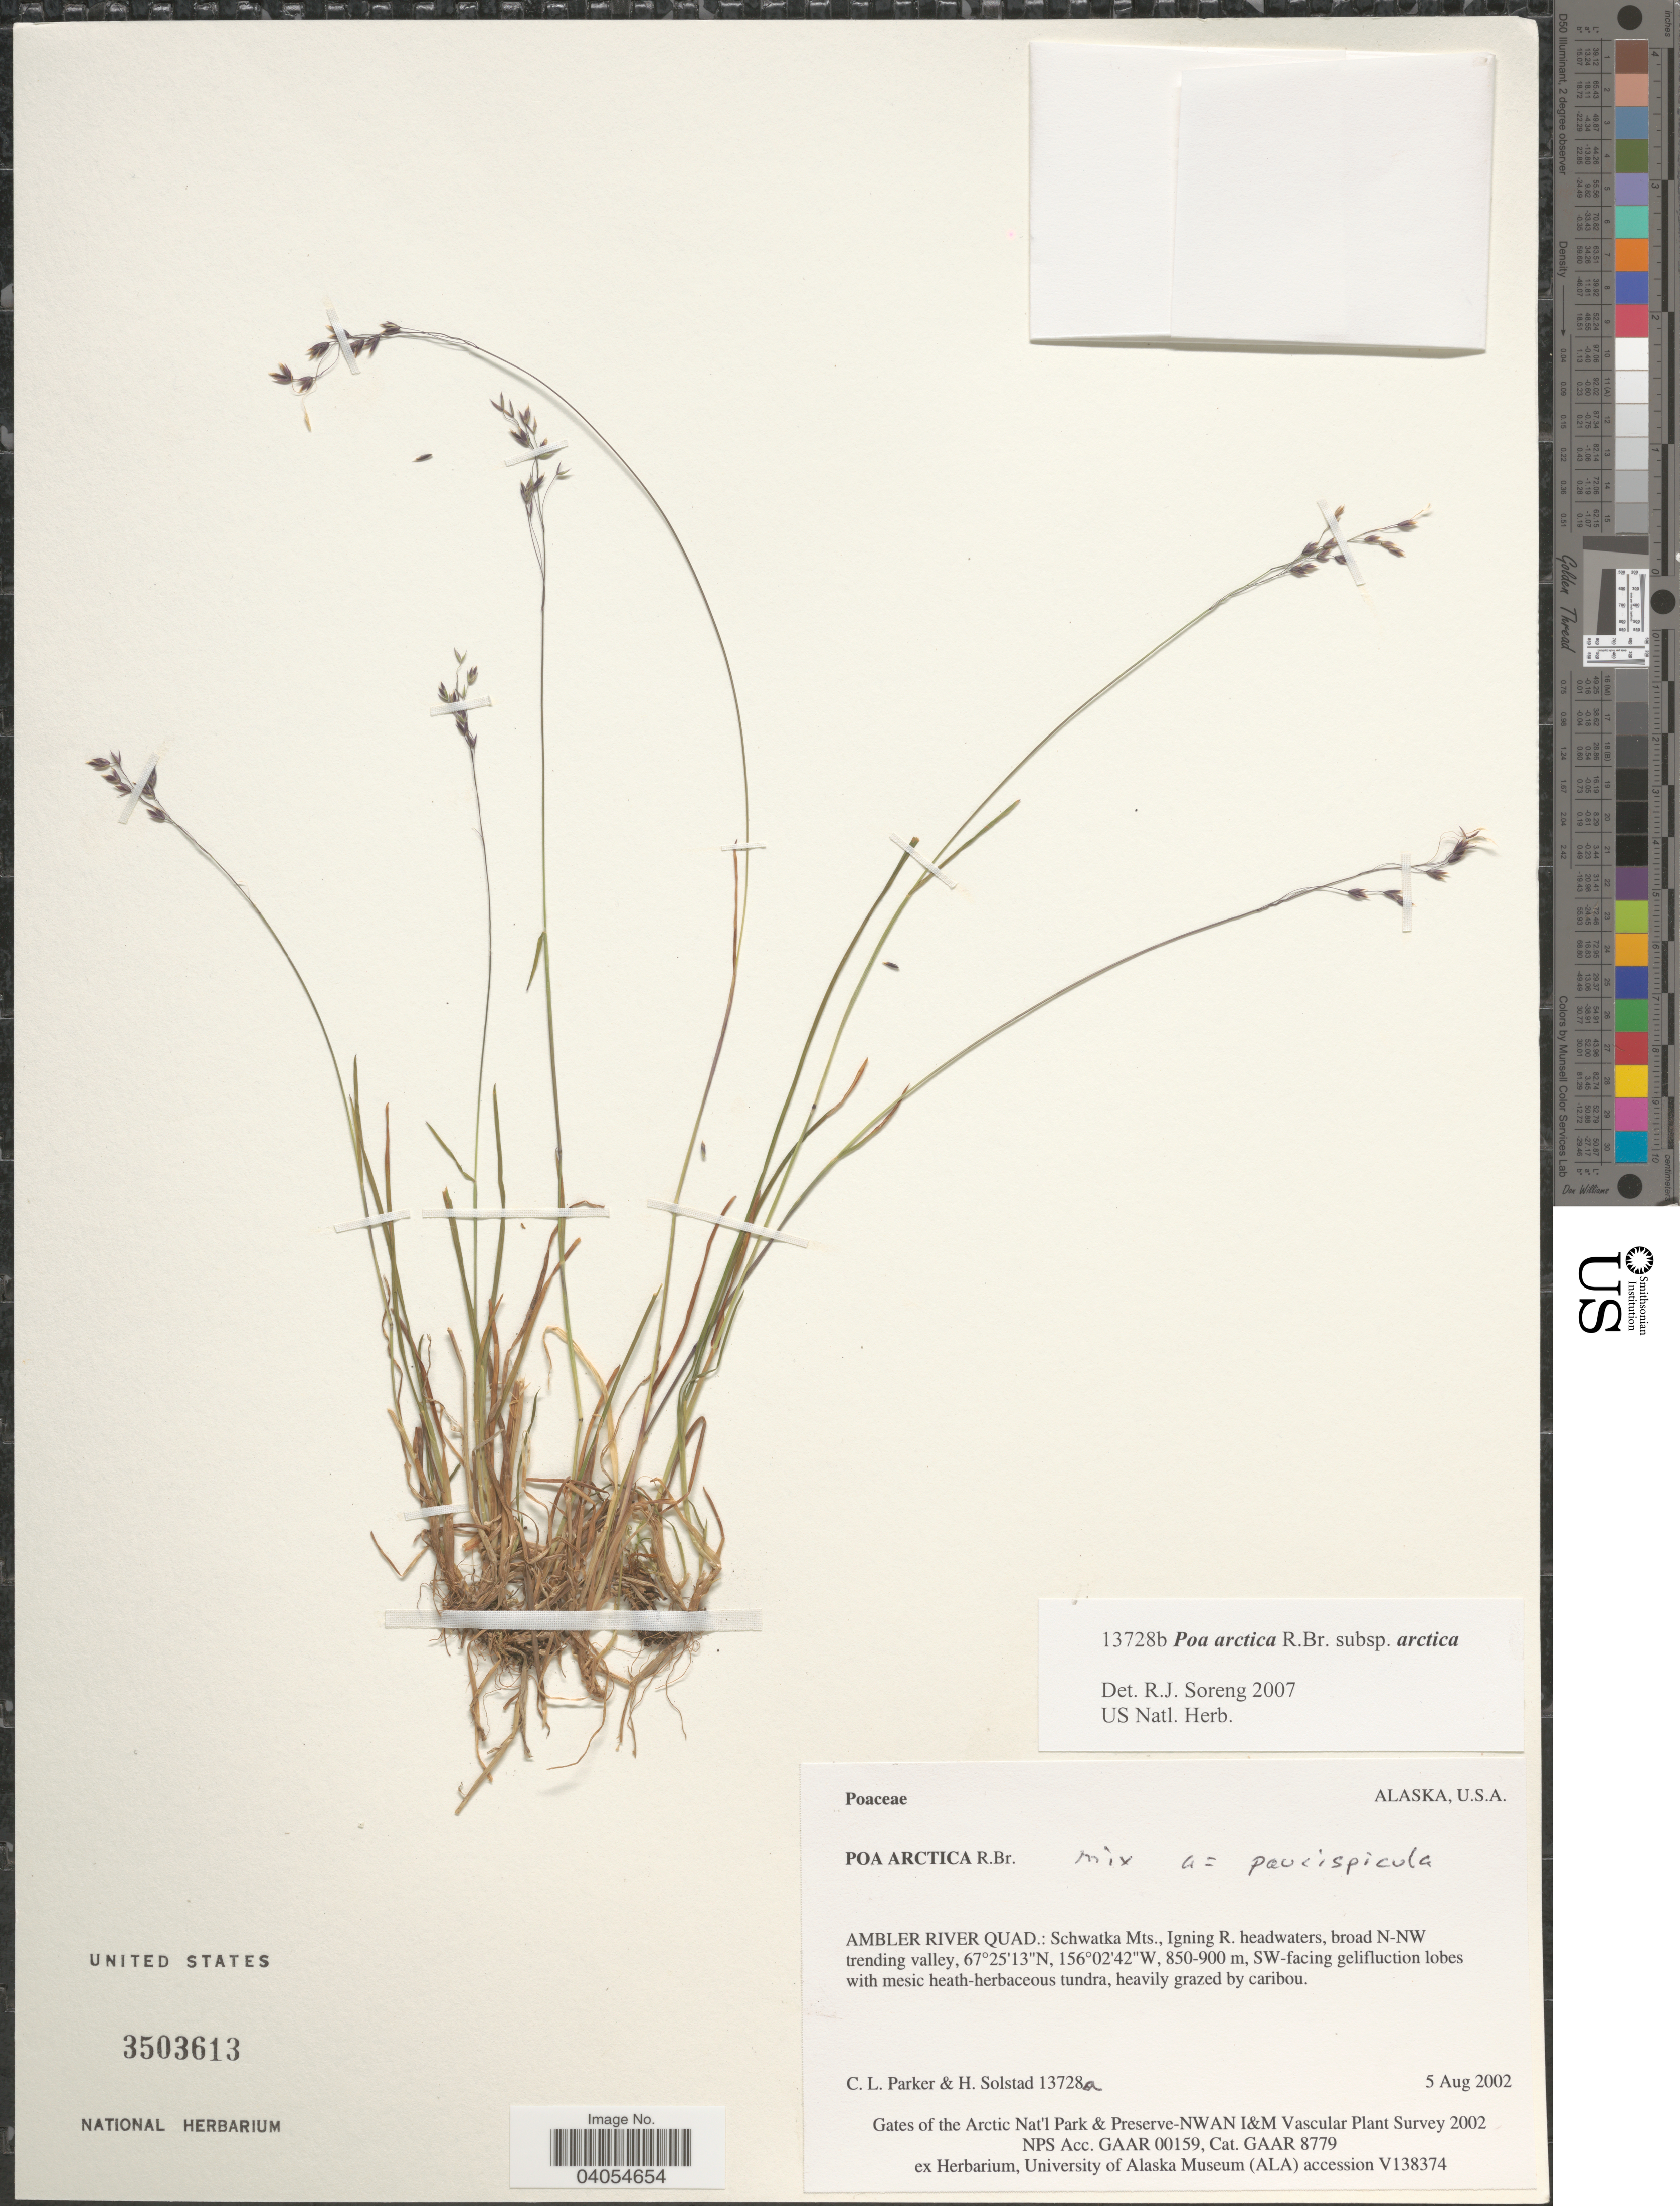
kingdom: Plantae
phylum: Tracheophyta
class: Liliopsida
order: Poales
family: Poaceae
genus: Poa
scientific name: Poa arctica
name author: R. Br.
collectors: C. L. Parker & H. Solstad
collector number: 13728a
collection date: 2002-08-05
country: United States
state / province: Alaska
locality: Ambler River Quad.: Schwatka Mts., Igning R. headwaters, broad N-NW trending valley.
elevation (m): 850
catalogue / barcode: US 3503613